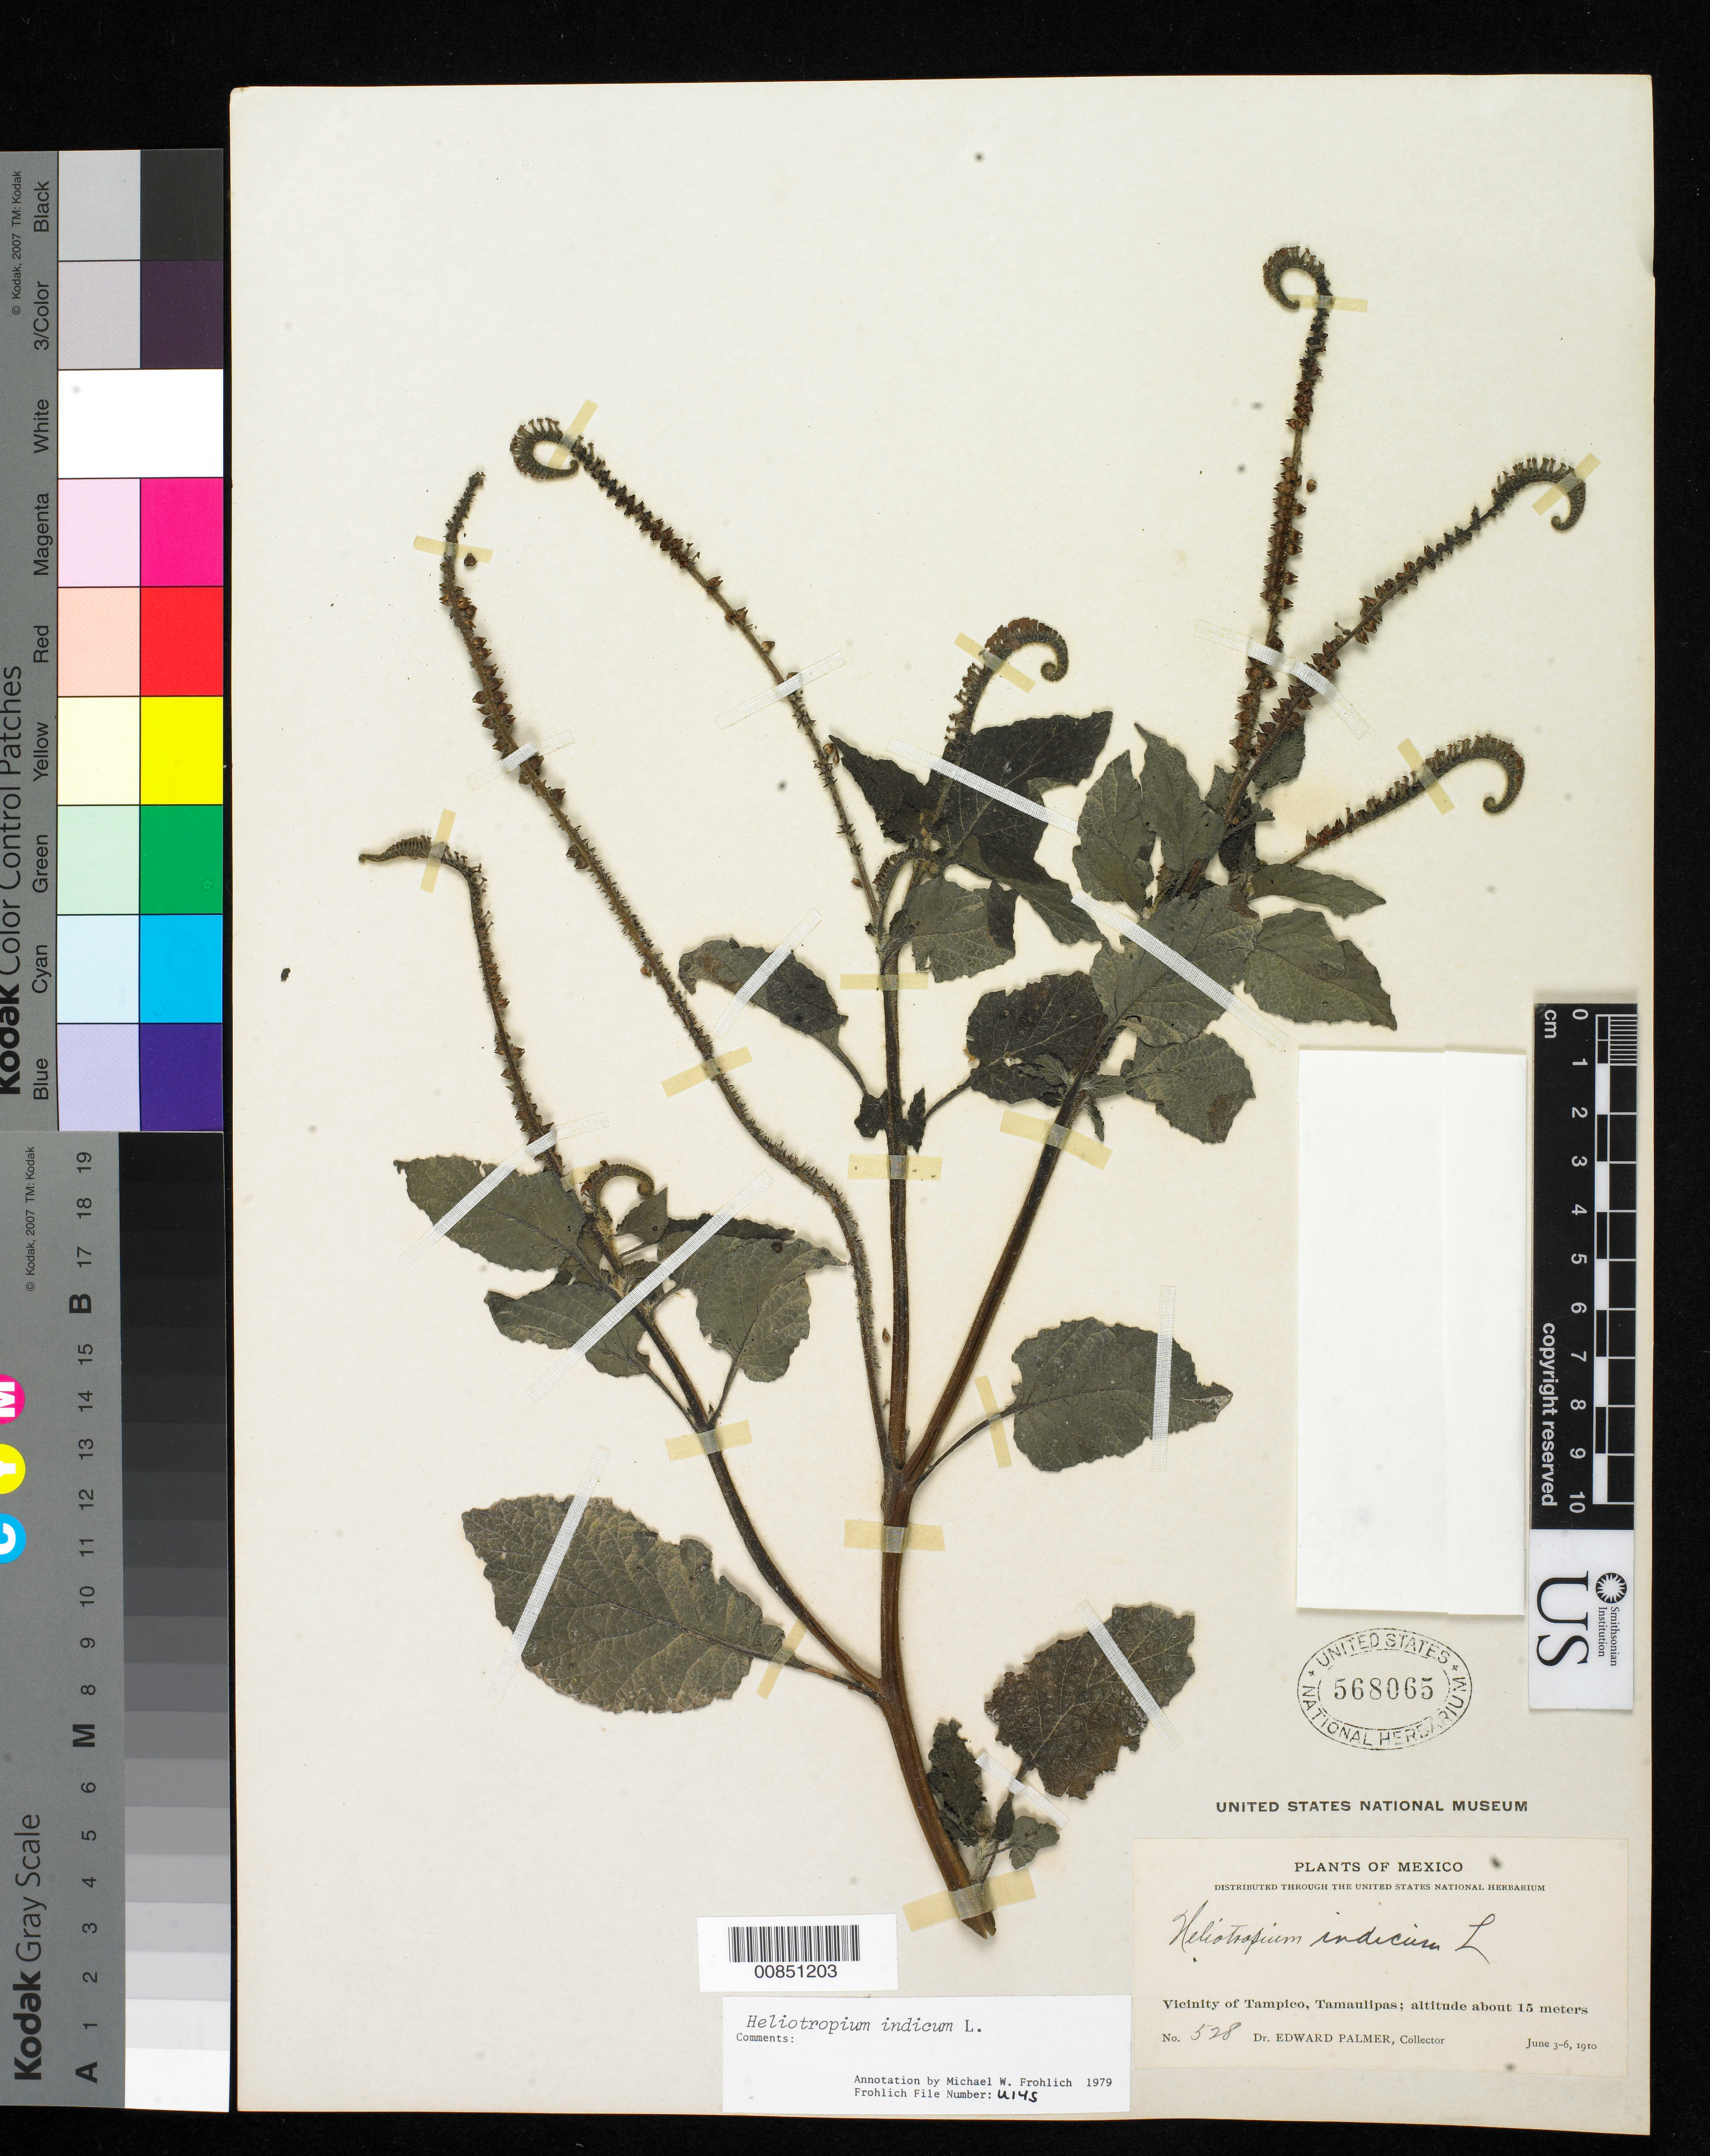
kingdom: Plantae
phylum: Tracheophyta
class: Magnoliopsida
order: Boraginales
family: Heliotropiaceae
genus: Heliotropium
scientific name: Heliotropium indicum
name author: L.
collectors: E. Palmer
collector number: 528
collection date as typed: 03 Jun 1910 to 06 Jun 1910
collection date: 1910-06-03/1910-06-06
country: Mexico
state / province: Tamaulipas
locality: Vicinity of Tampico, Tamaulipas.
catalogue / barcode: US 568065